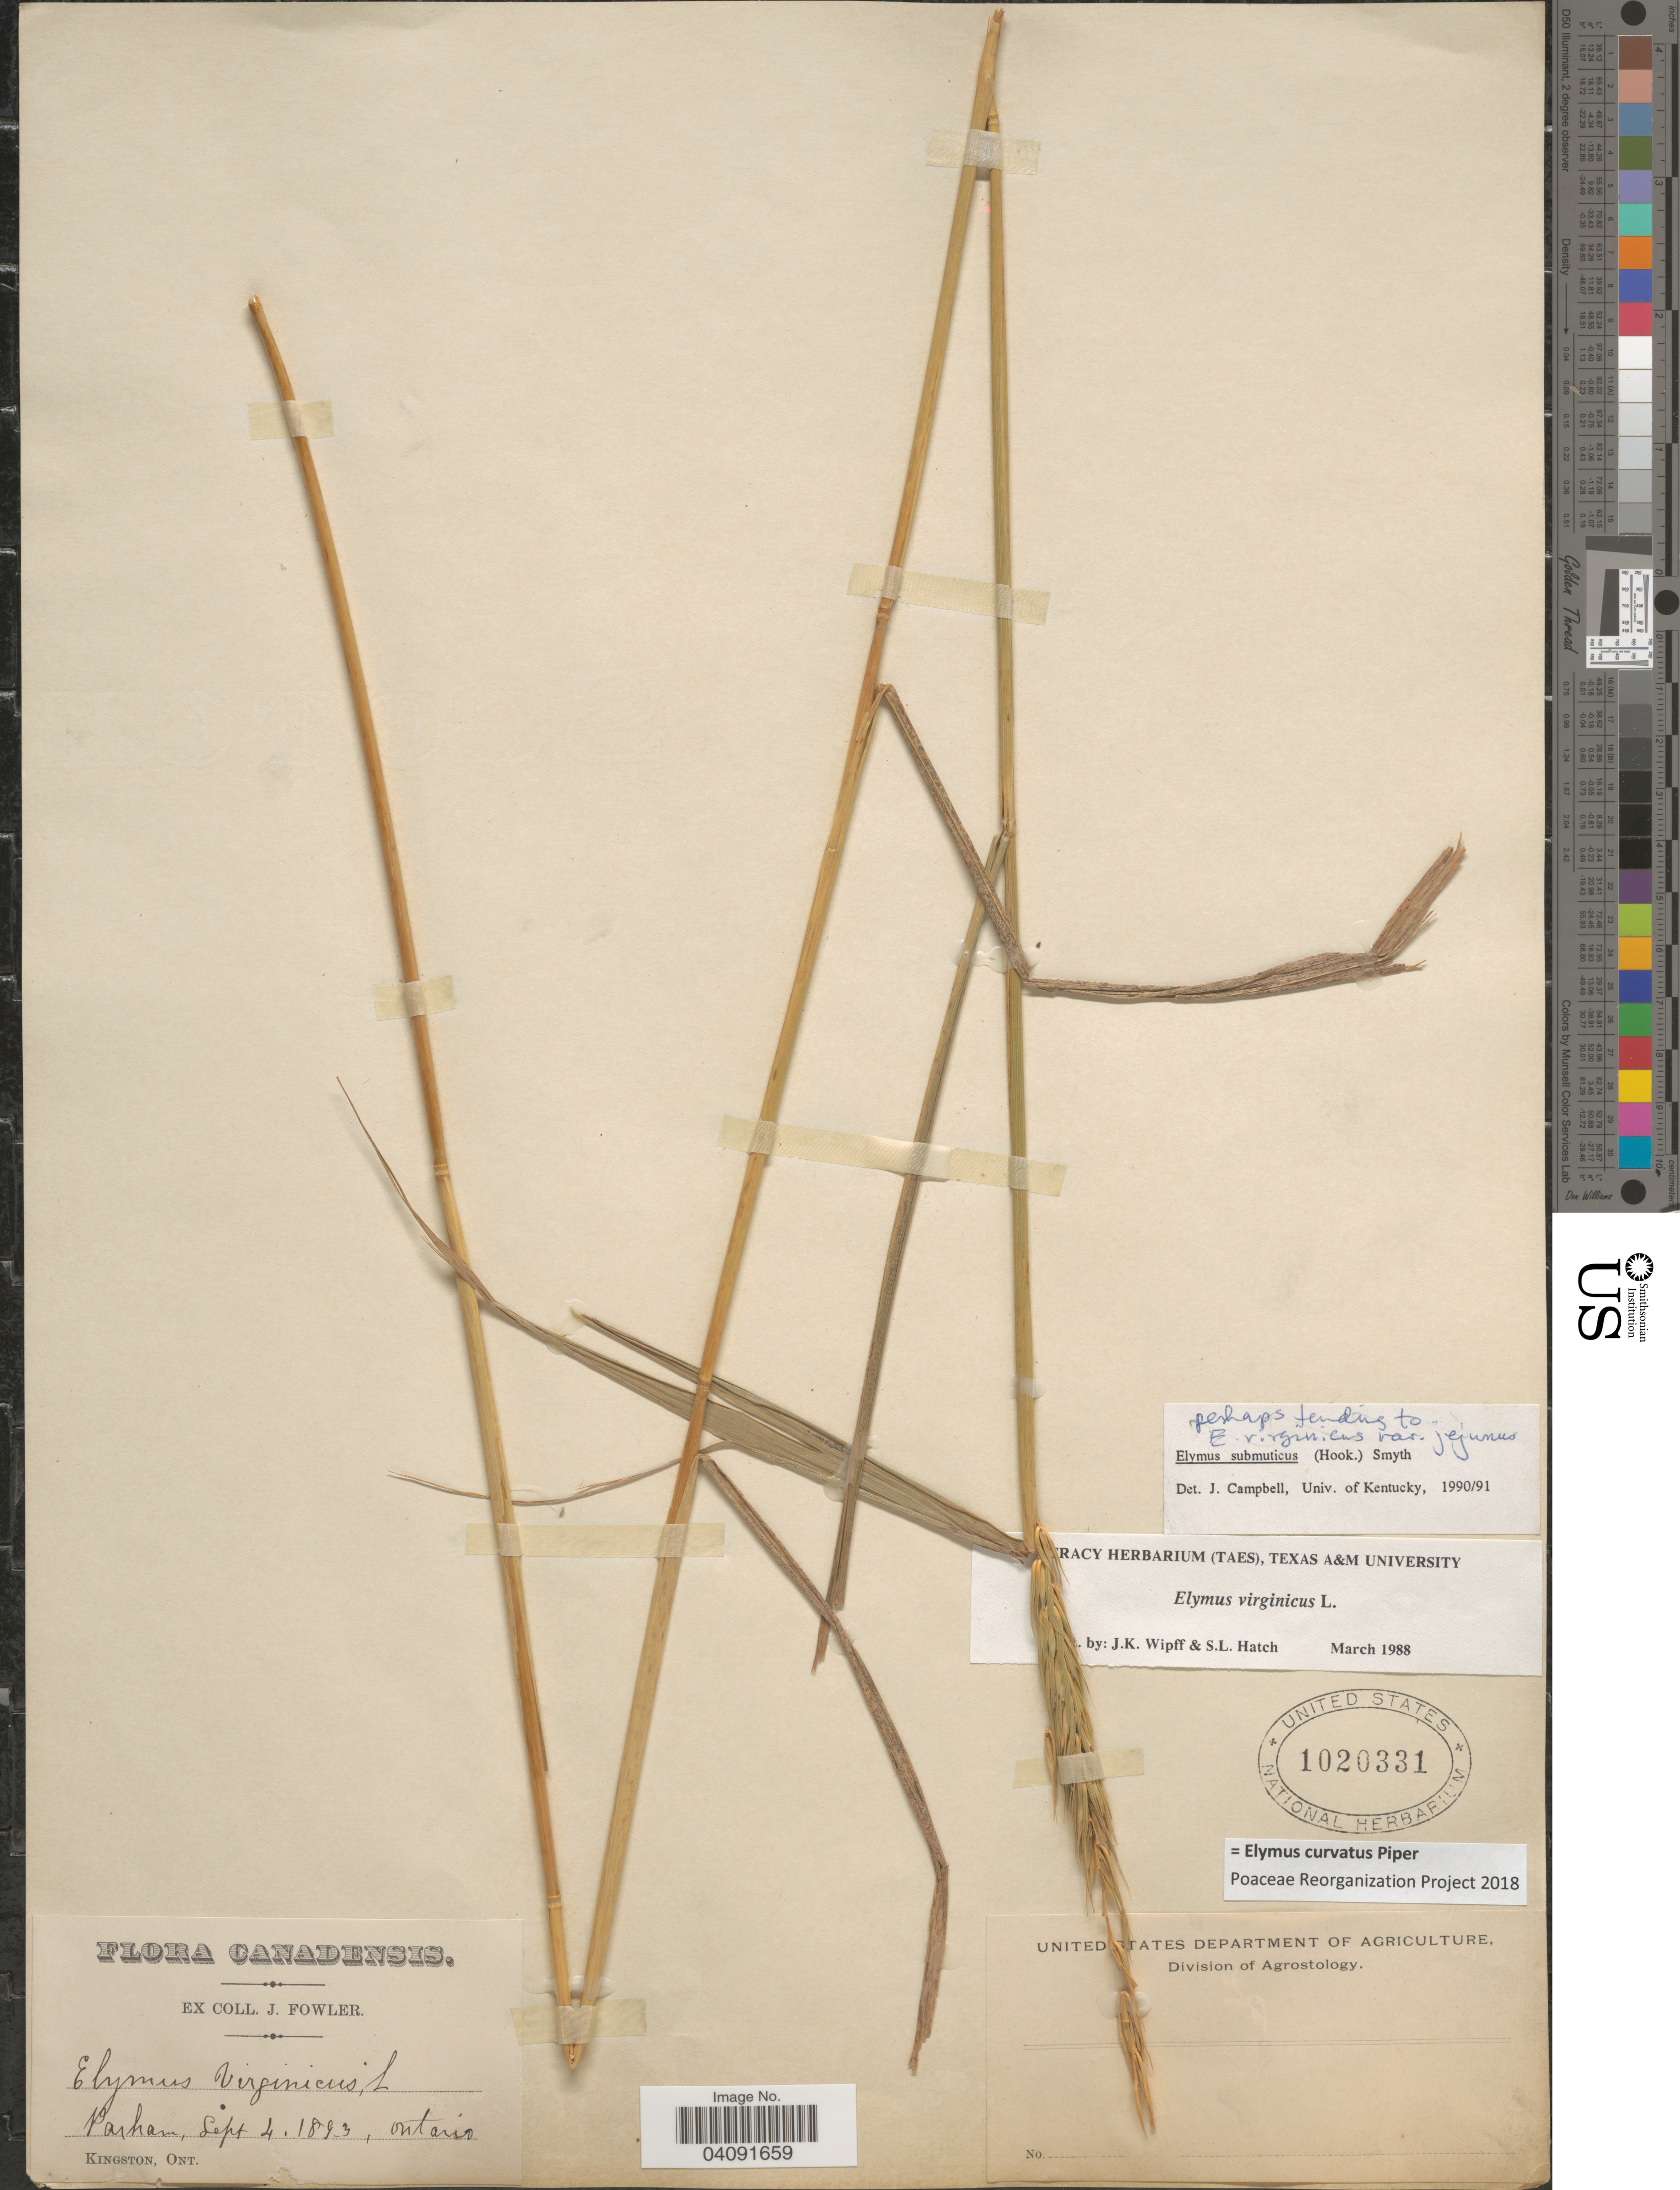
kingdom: Plantae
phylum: Tracheophyta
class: Liliopsida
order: Poales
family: Poaceae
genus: Elymus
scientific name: Elymus curvatus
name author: Piper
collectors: J. Fowler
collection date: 1893-09-04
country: Canada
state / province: Ontario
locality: Parham.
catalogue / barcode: US 1020331